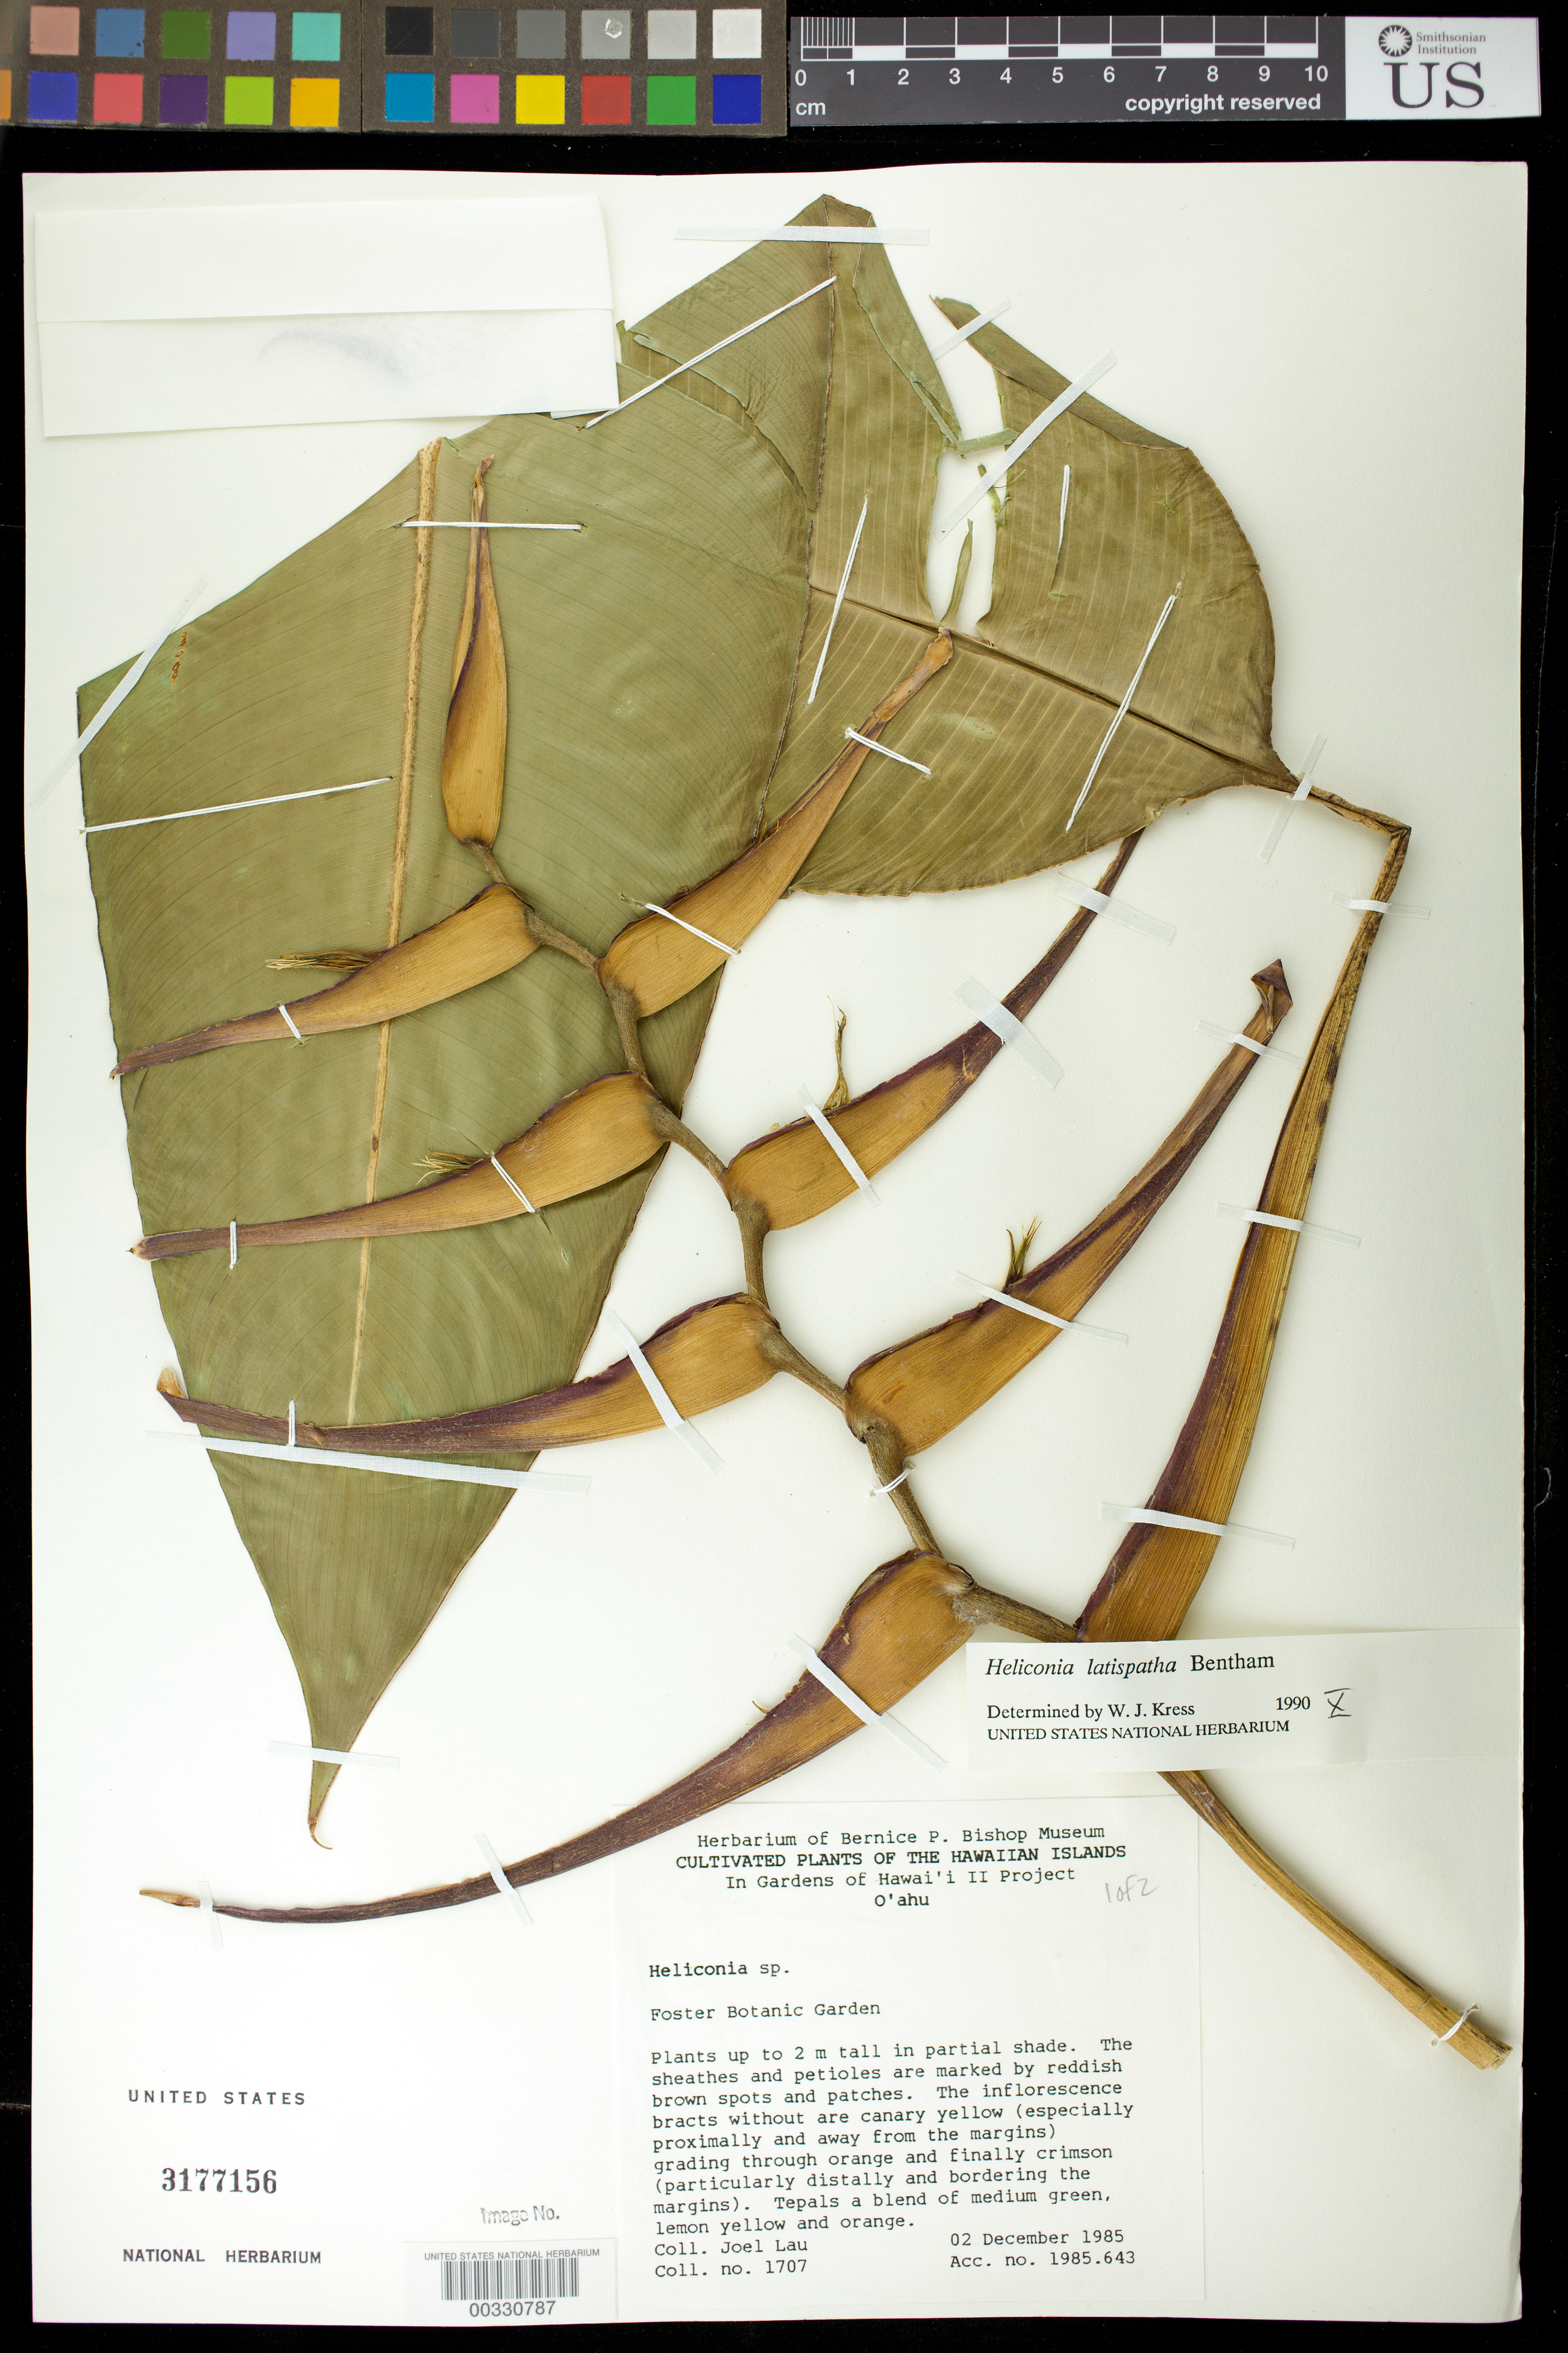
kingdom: Plantae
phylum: Tracheophyta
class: Liliopsida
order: Zingiberales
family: Heliconiaceae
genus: Heliconia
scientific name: Heliconia latispatha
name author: Benth.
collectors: J. Lau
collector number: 1707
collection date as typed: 02 Dec 1985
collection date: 1985-12-02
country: United States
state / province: Florida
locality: Southern Florida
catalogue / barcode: US 3177156